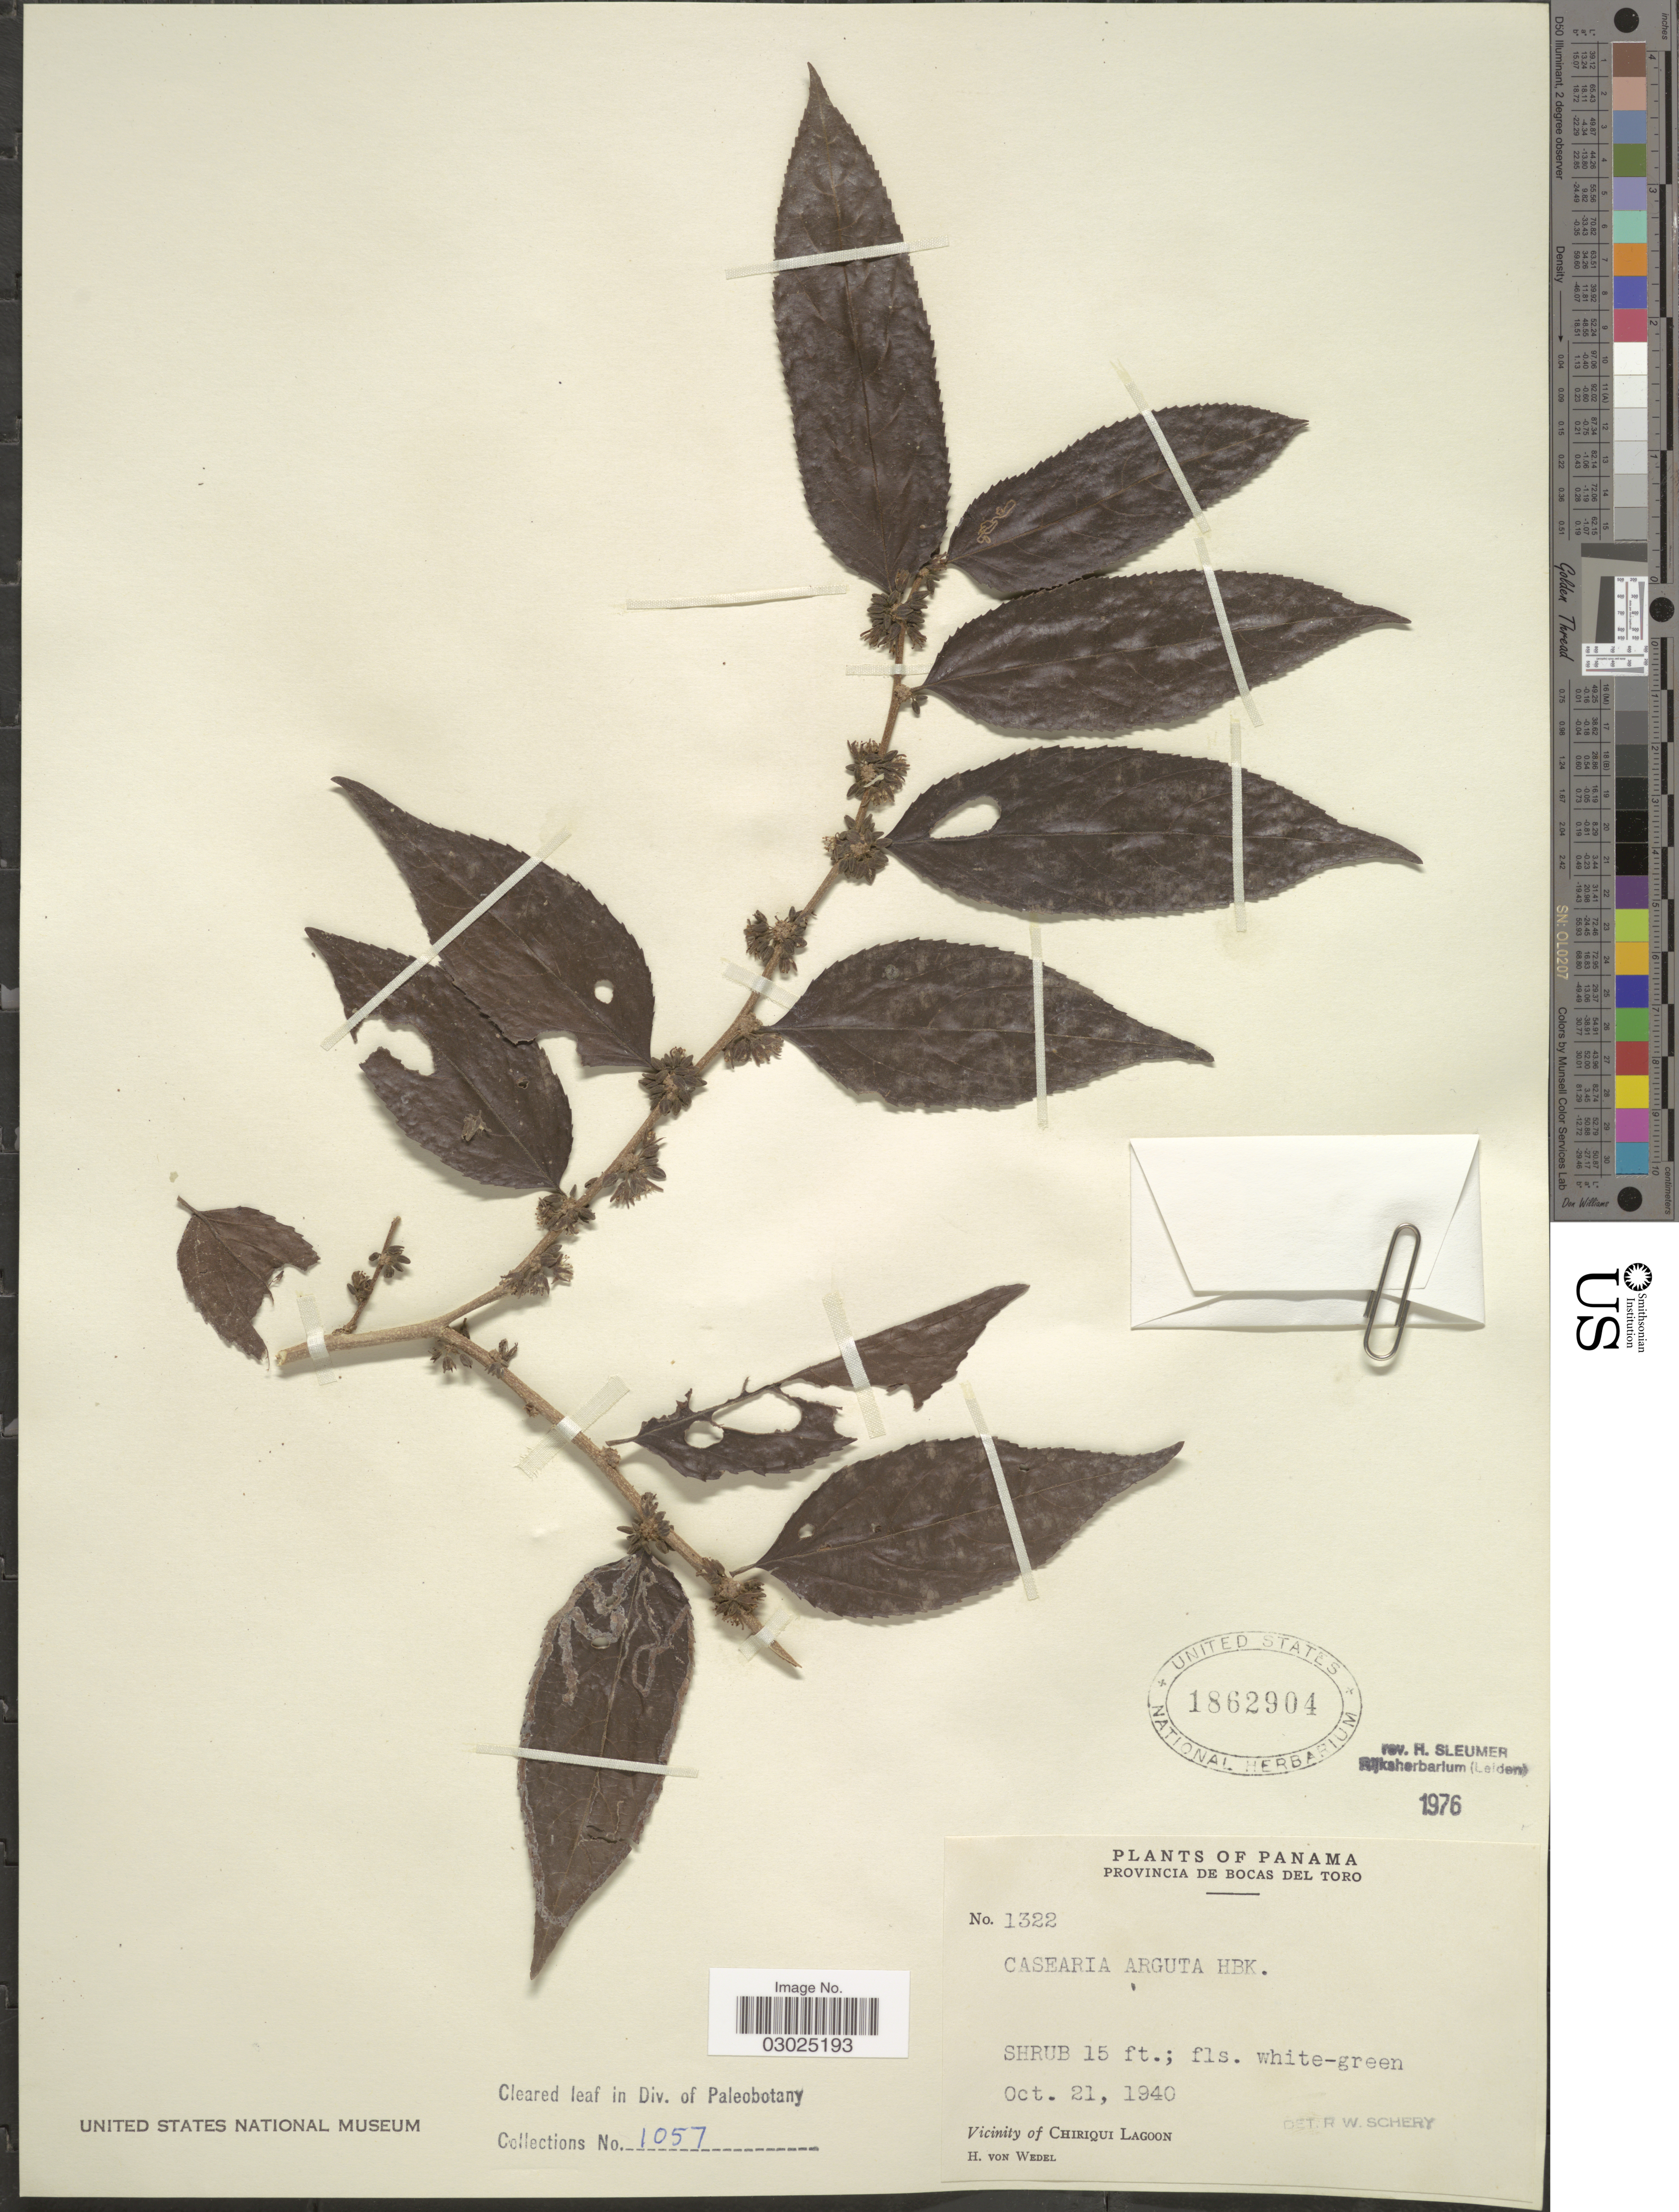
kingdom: Plantae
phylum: Tracheophyta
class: Magnoliopsida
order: Malpighiales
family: Salicaceae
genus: Casearia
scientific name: Casearia arguta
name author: Kunth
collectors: H. von Wedel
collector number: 1322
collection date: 1940-10-21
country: Panama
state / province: Bocas del Toro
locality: Vicinity of Chiriqui Lagoon.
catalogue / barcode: US 1862904